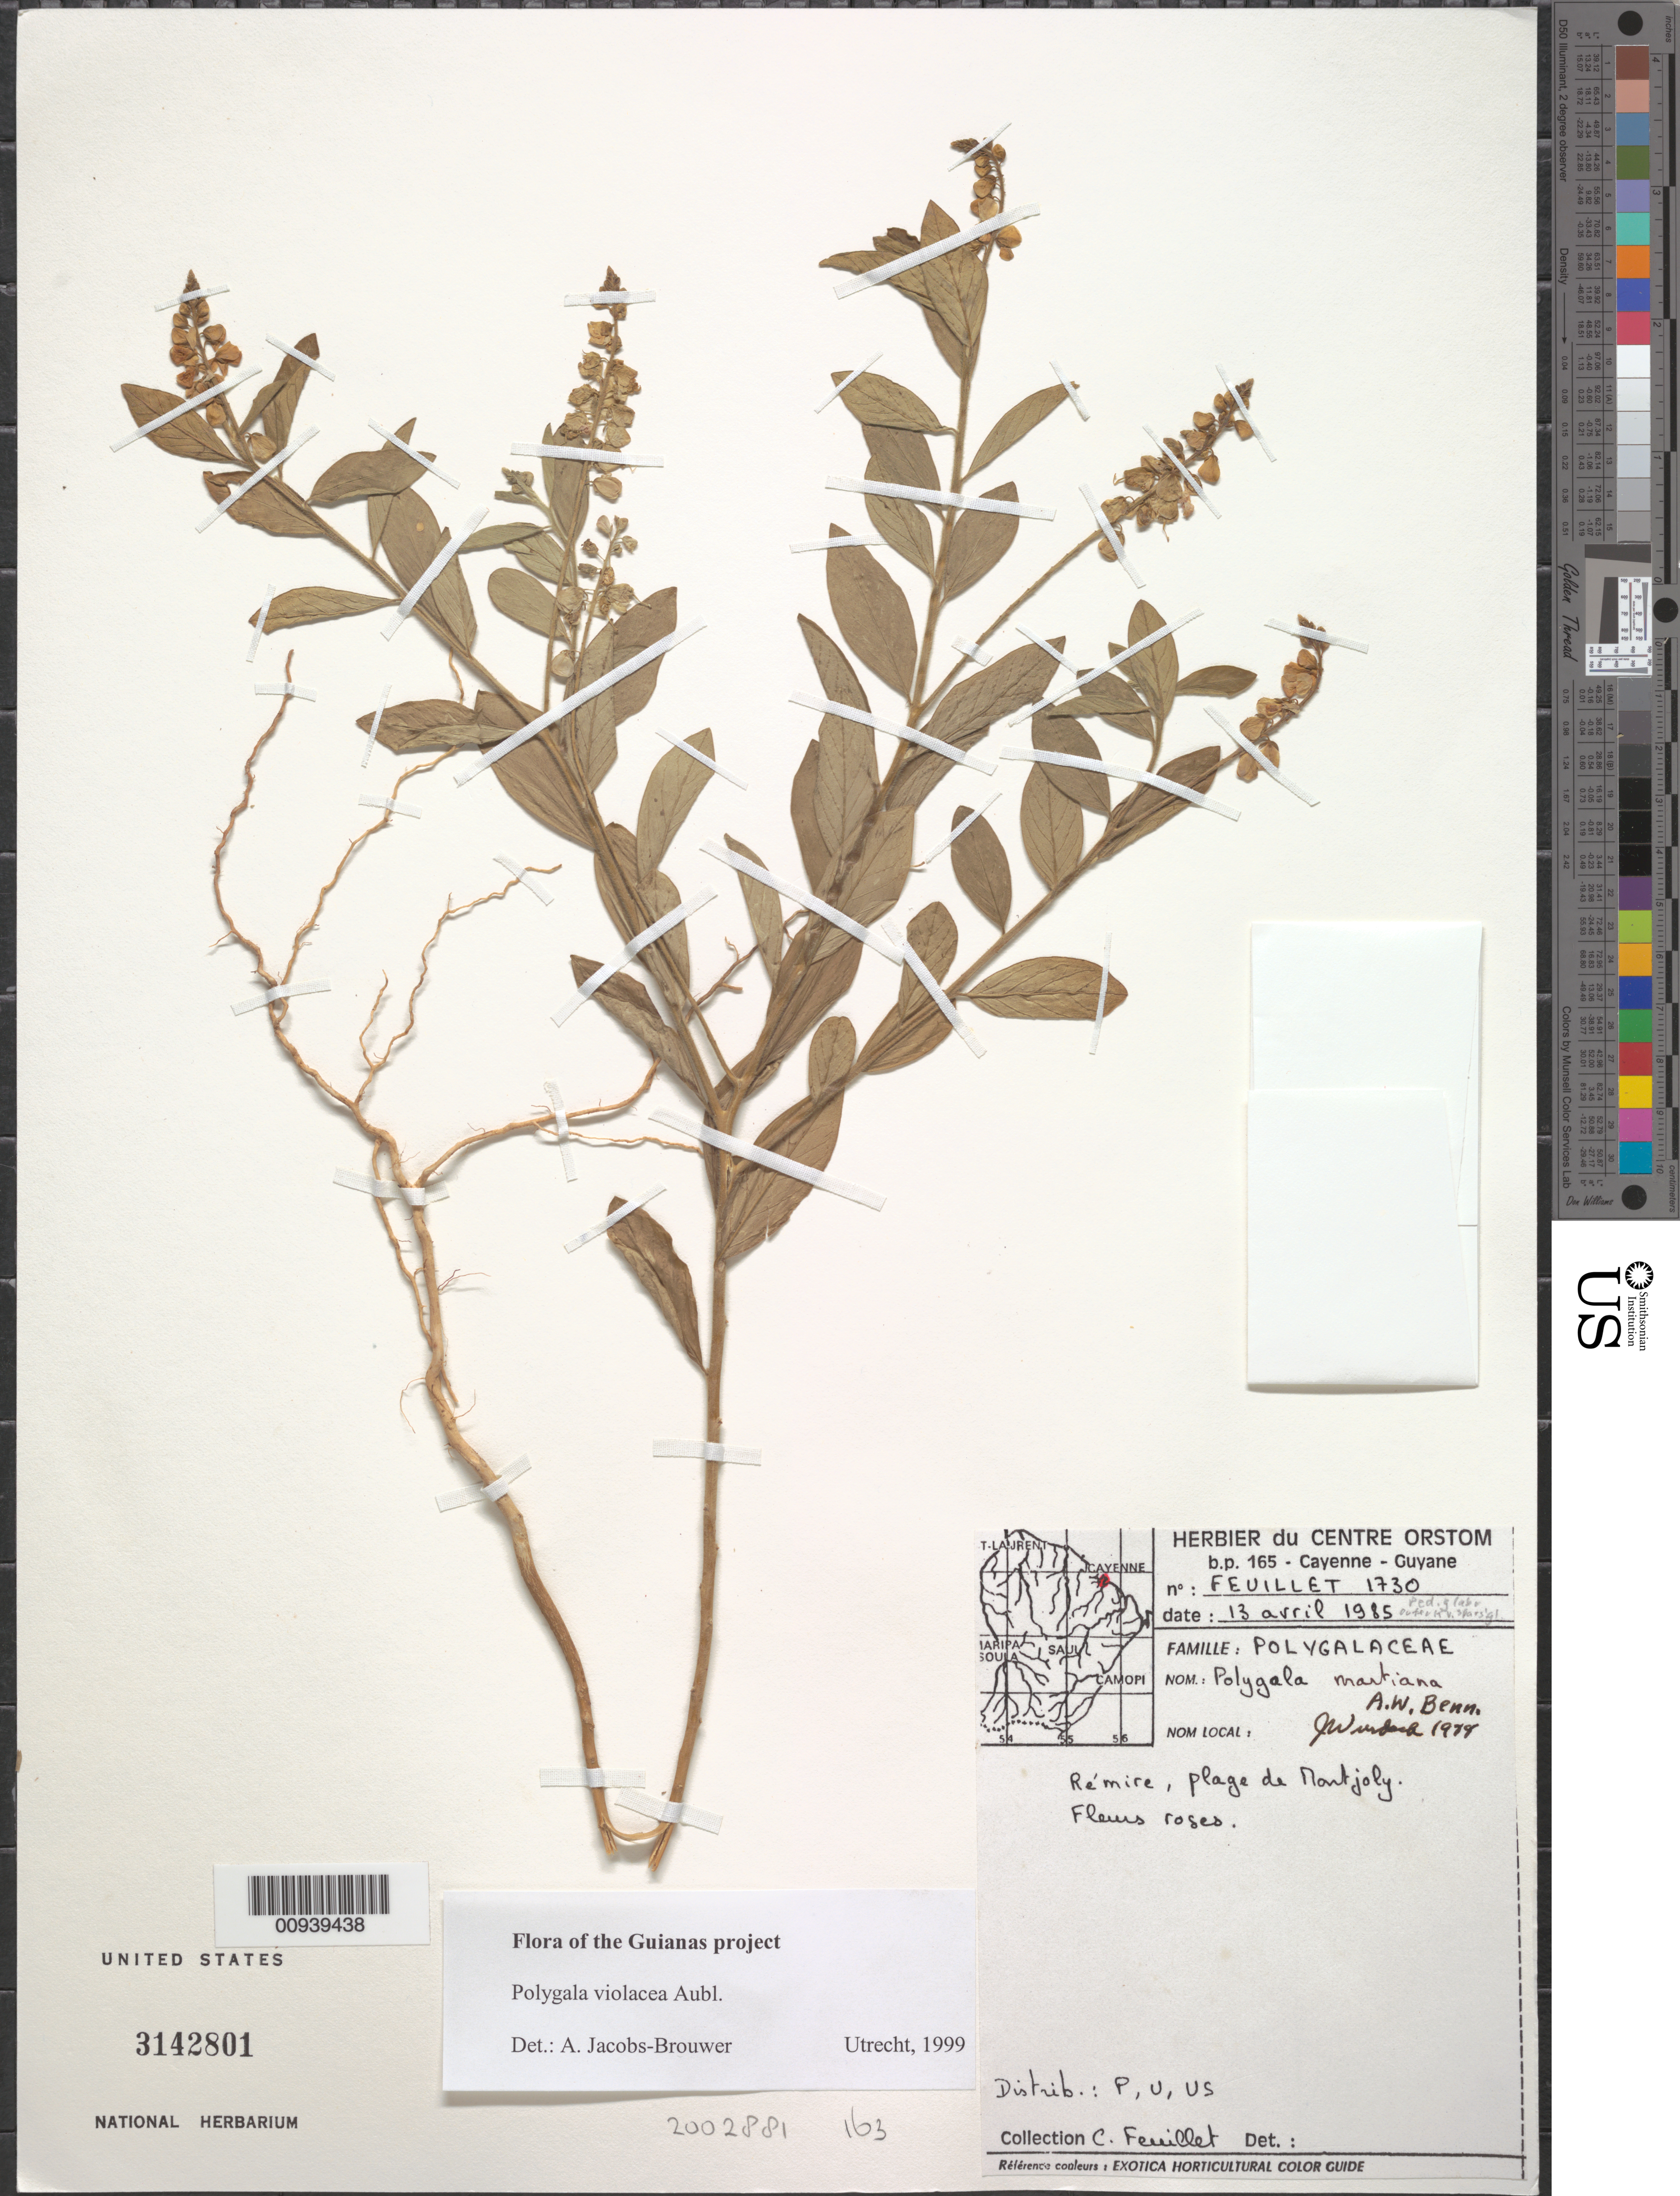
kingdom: Plantae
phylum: Tracheophyta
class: Magnoliopsida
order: Fabales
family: Polygalaceae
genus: Asemeia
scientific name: Asemeia martiana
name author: (A.W. Benn.) J.F.B. Pastore & J.R. Abbott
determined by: Strong, Mark T., (BOT), Smithsonian Institution - National Museum of Natural History (UNITED STATES)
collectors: C. Feuillet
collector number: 1730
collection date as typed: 13-Apr-85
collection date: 1985-04-13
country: French Guiana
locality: Rémire, plage de Montjoly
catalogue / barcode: US 3142801